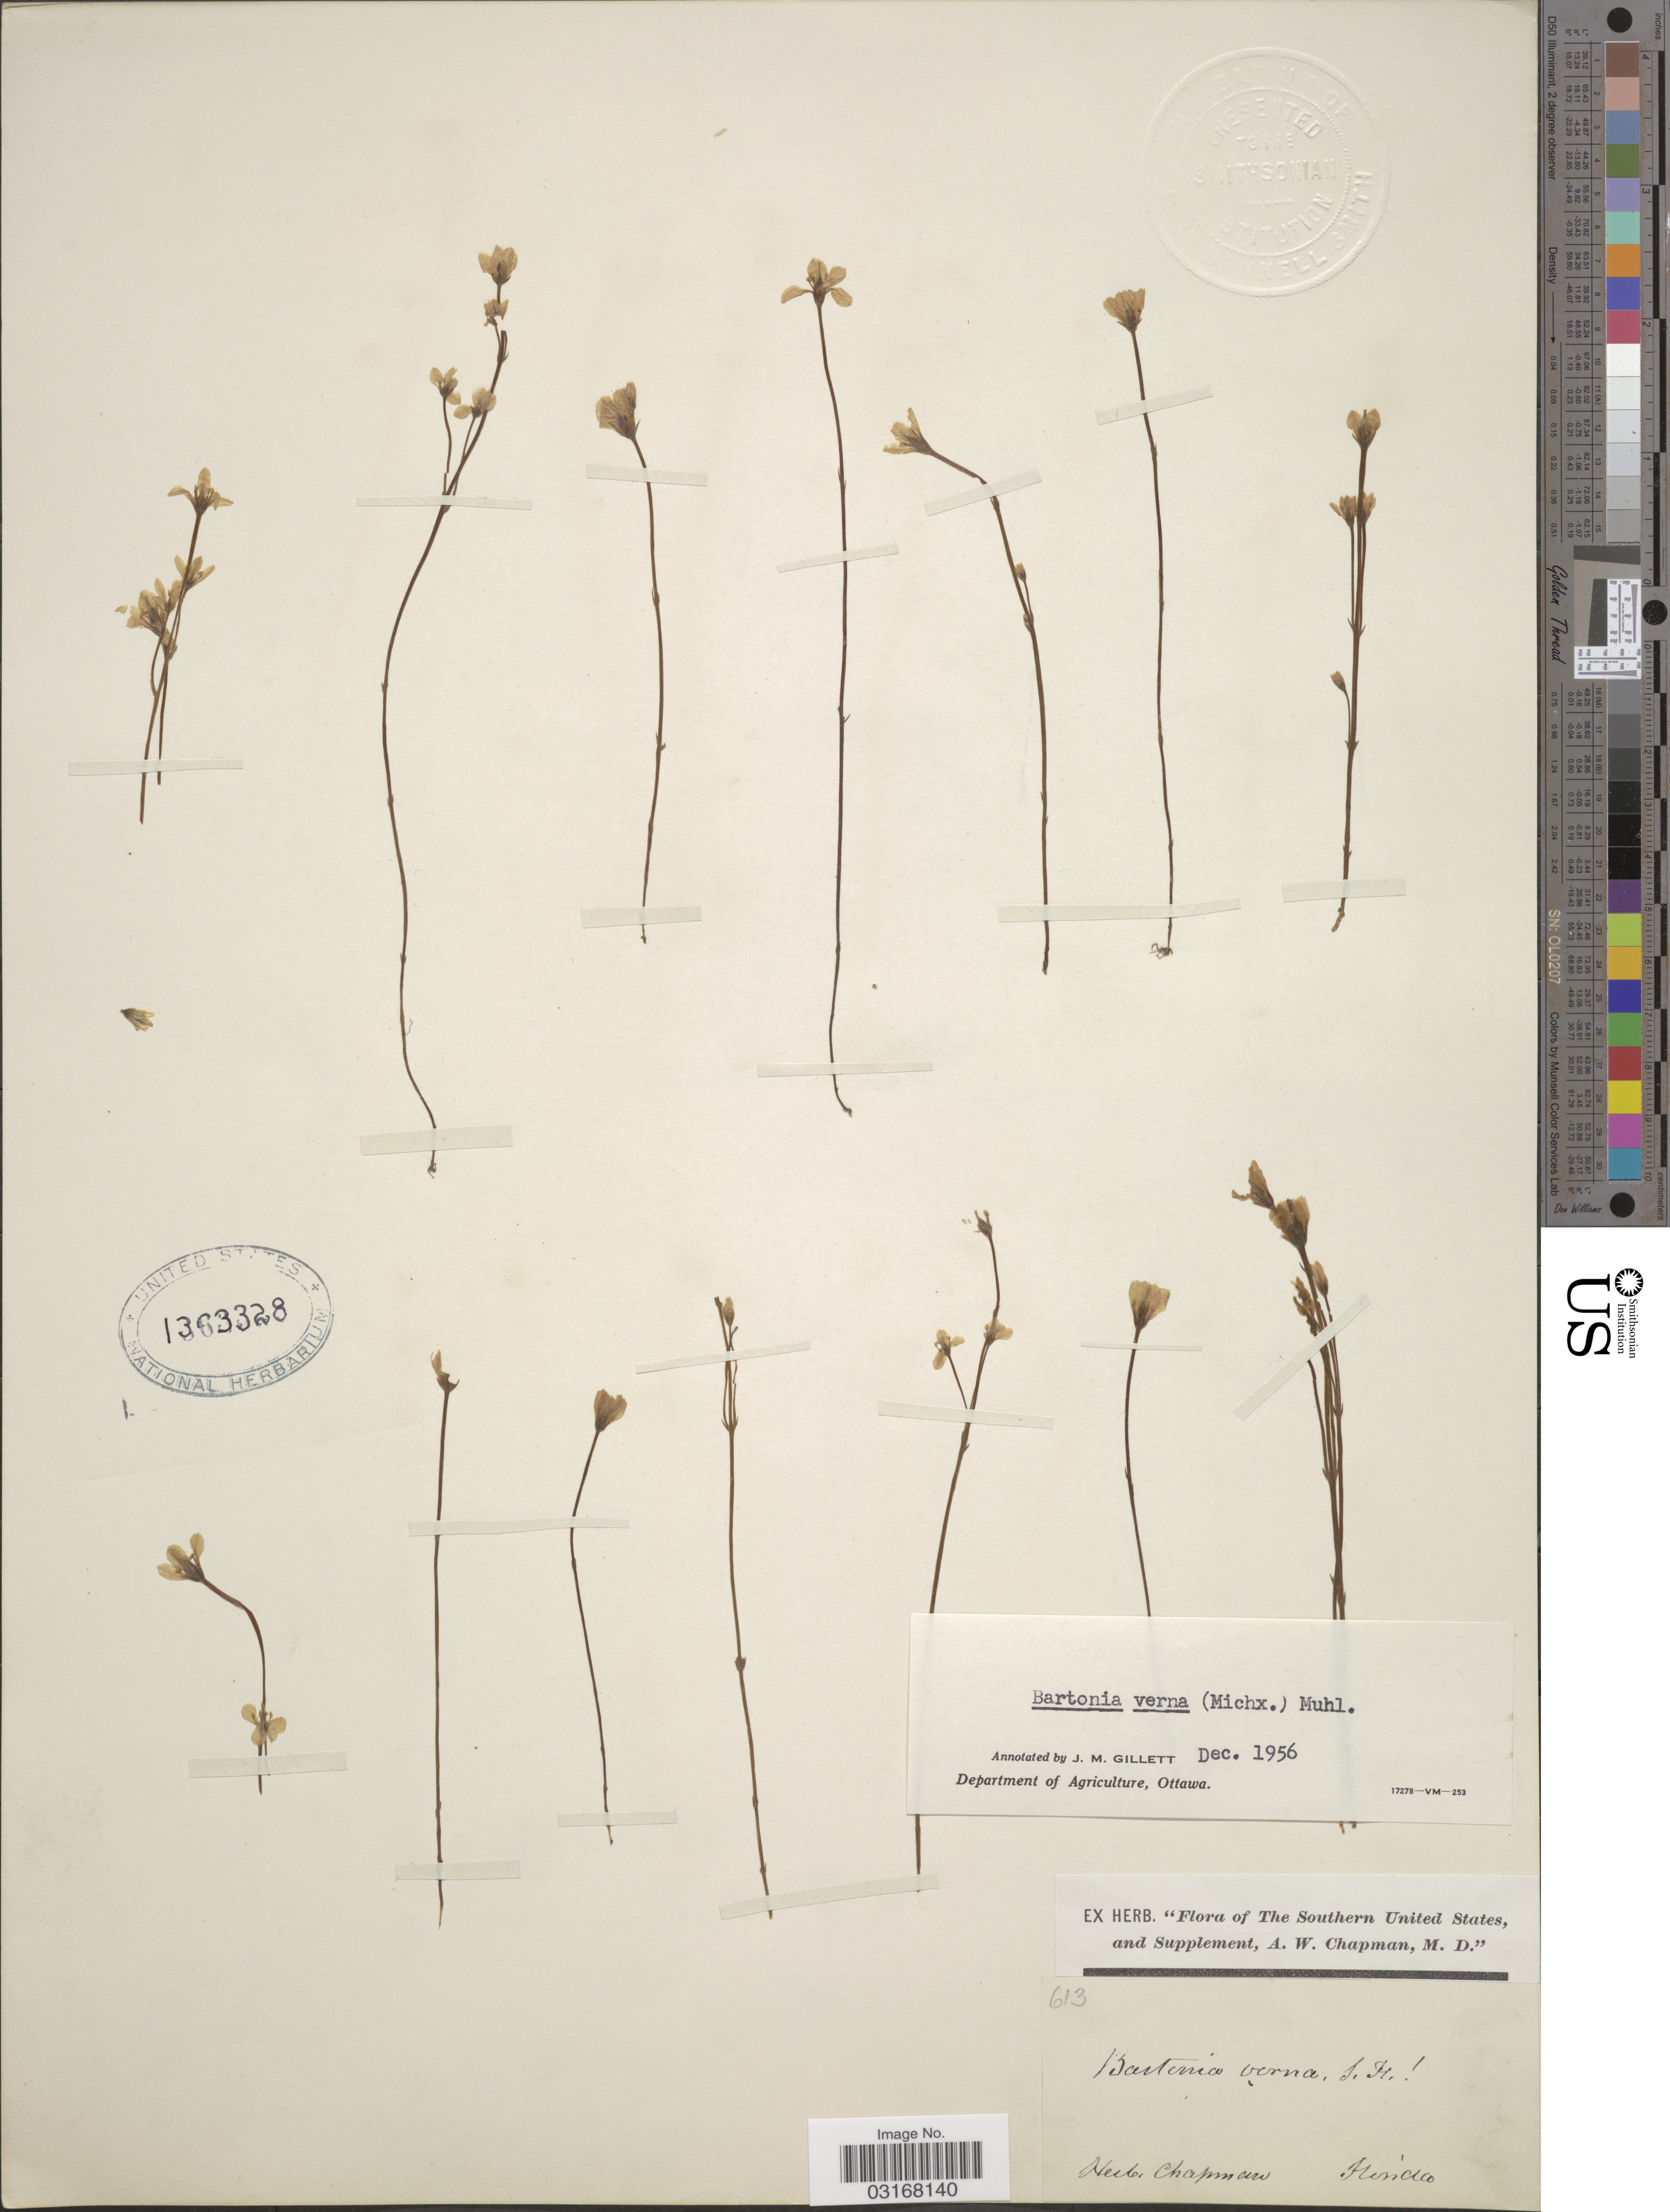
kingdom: Plantae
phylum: Tracheophyta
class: Magnoliopsida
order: Gentianales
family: Gentianaceae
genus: Bartonia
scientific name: Bartonia verna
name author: Muhl. ex A. Gray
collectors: ex herb. A.W. Chapman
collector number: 613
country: United States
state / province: Florida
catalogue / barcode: US 1363328